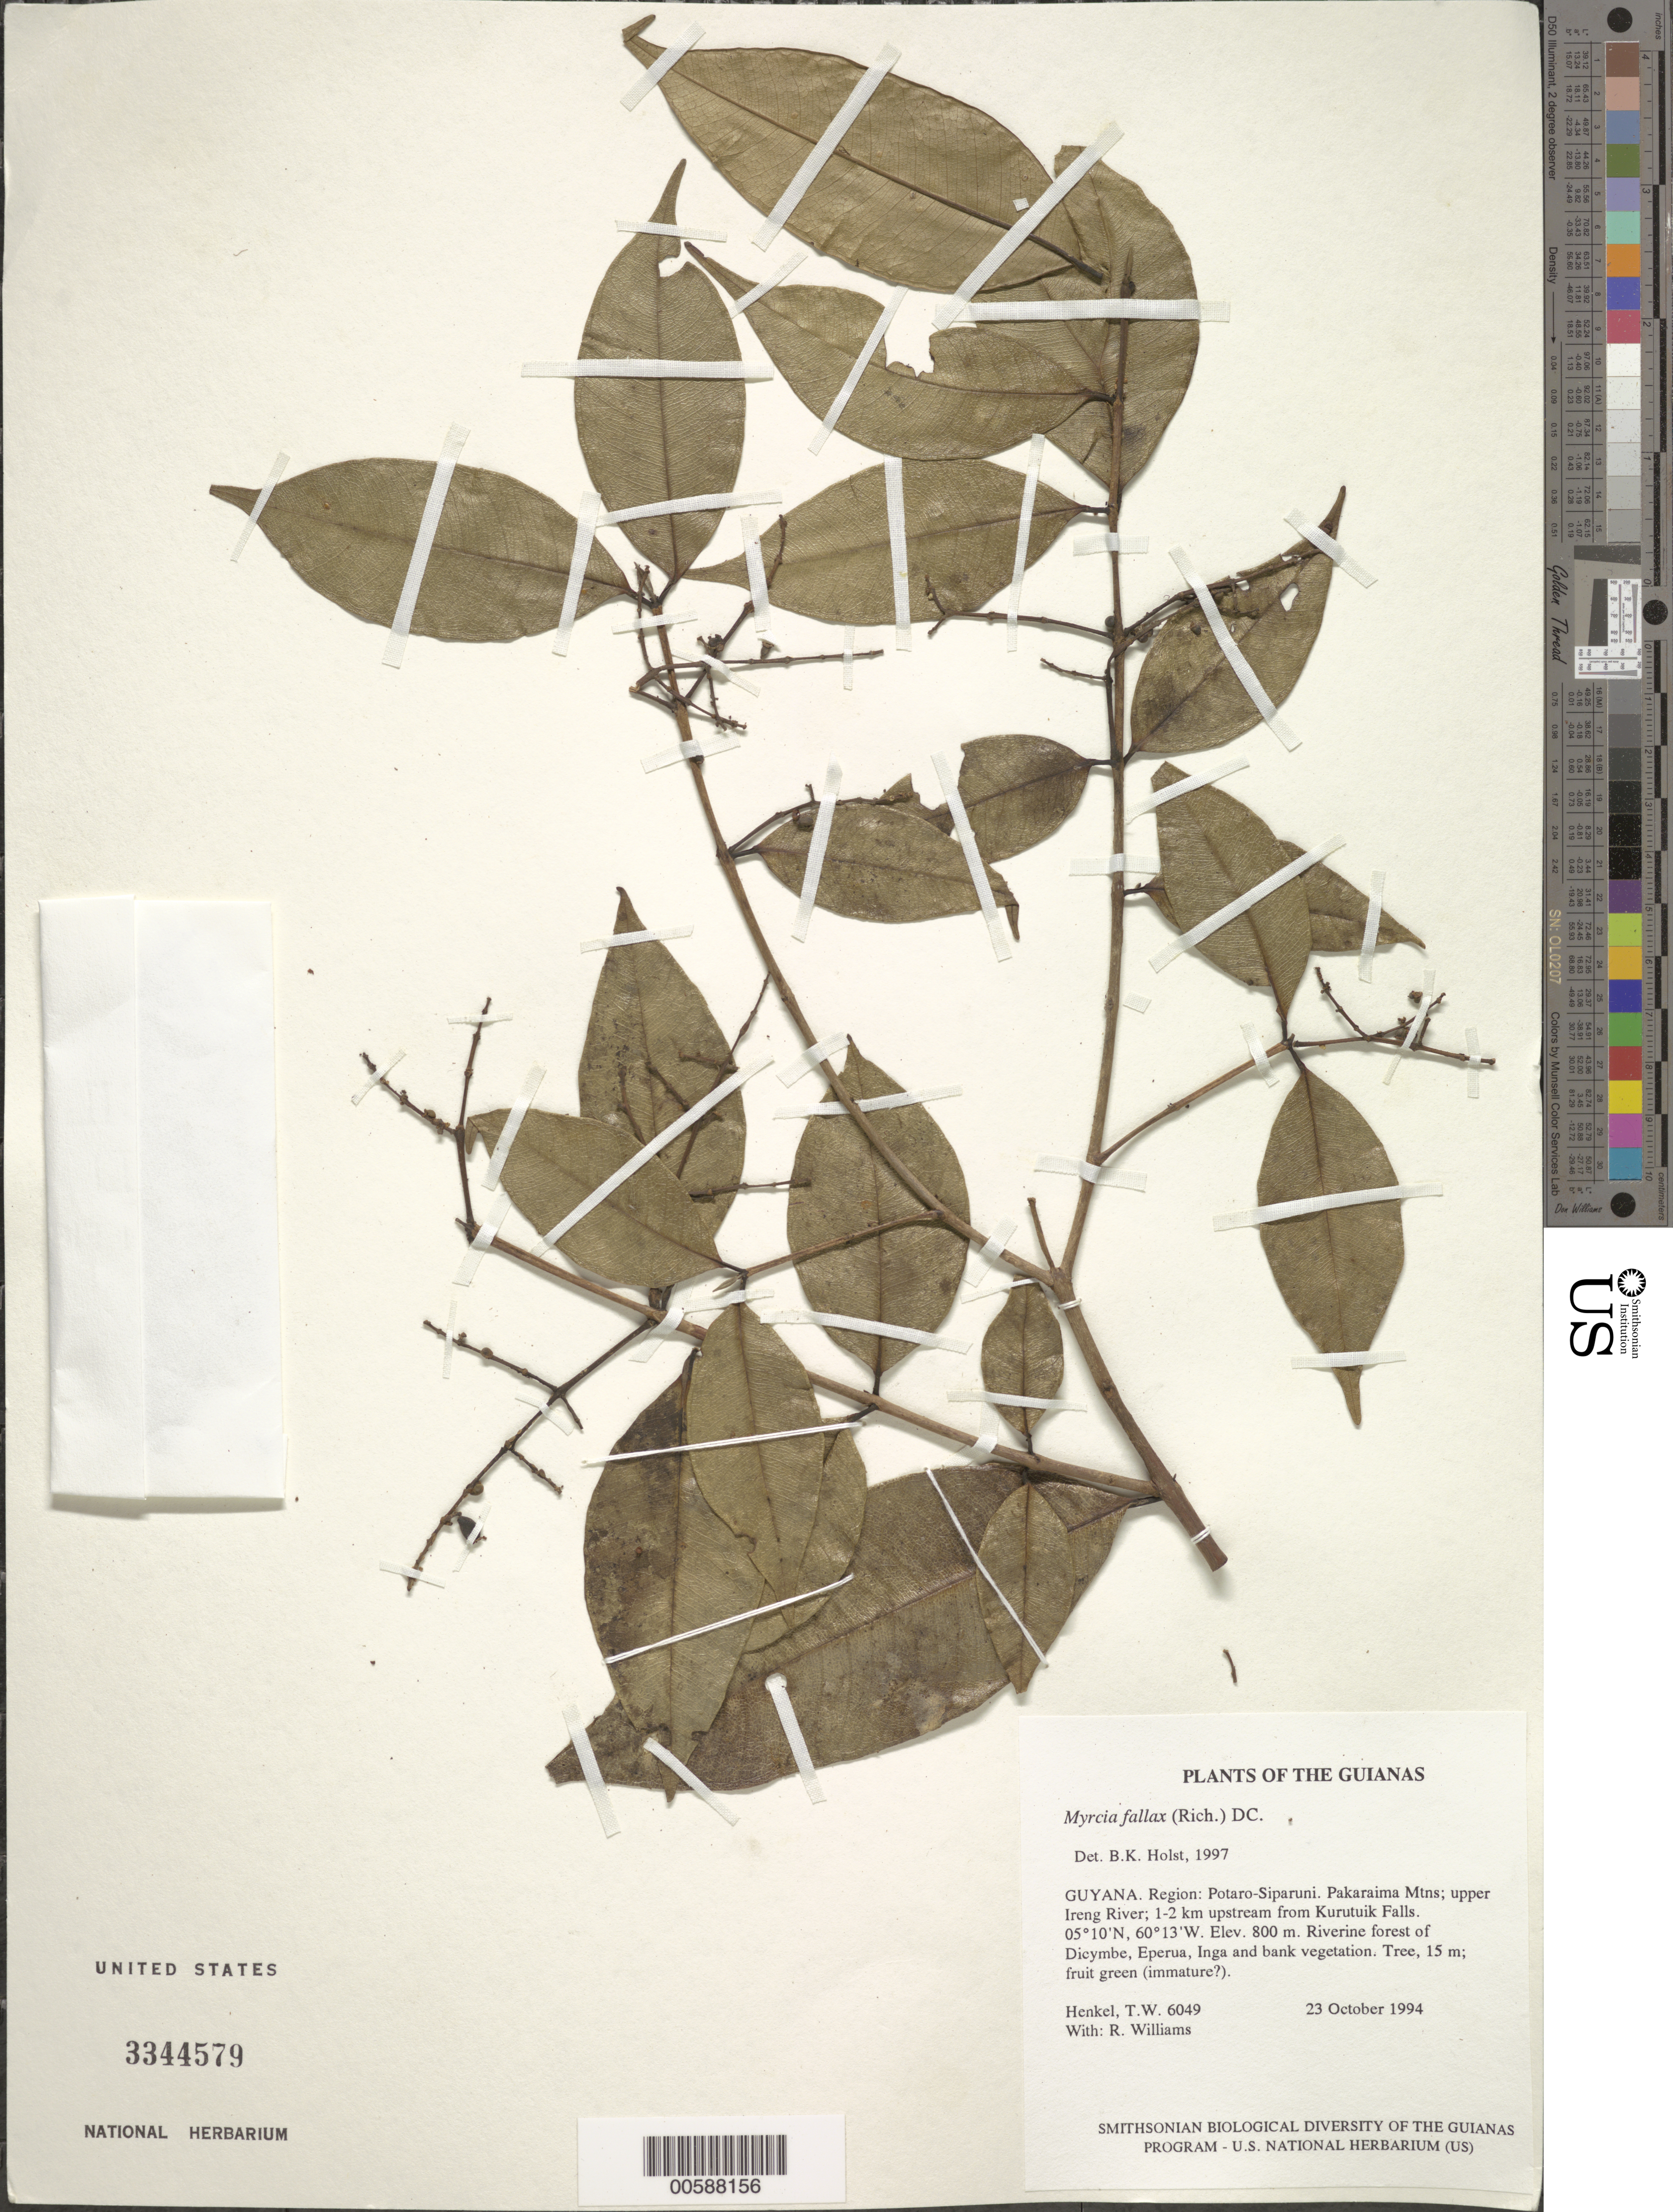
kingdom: Plantae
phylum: Tracheophyta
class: Magnoliopsida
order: Myrtales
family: Myrtaceae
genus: Myrcia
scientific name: Myrcia fallax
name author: (Rich.) DC.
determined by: Holst, Bruce K.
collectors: T. Henkel & R. Williams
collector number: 6049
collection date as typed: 23 October 1994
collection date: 1994-10-23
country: Guyana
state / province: Potaro-Siparuni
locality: Pakaraima Mtns; upper Ireng River; 1-2 km upstream from Kurutuik Falls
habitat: Riverine forest of Dicymbe, Eperua, Inga and bank vegetation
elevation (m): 800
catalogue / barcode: US 3344579